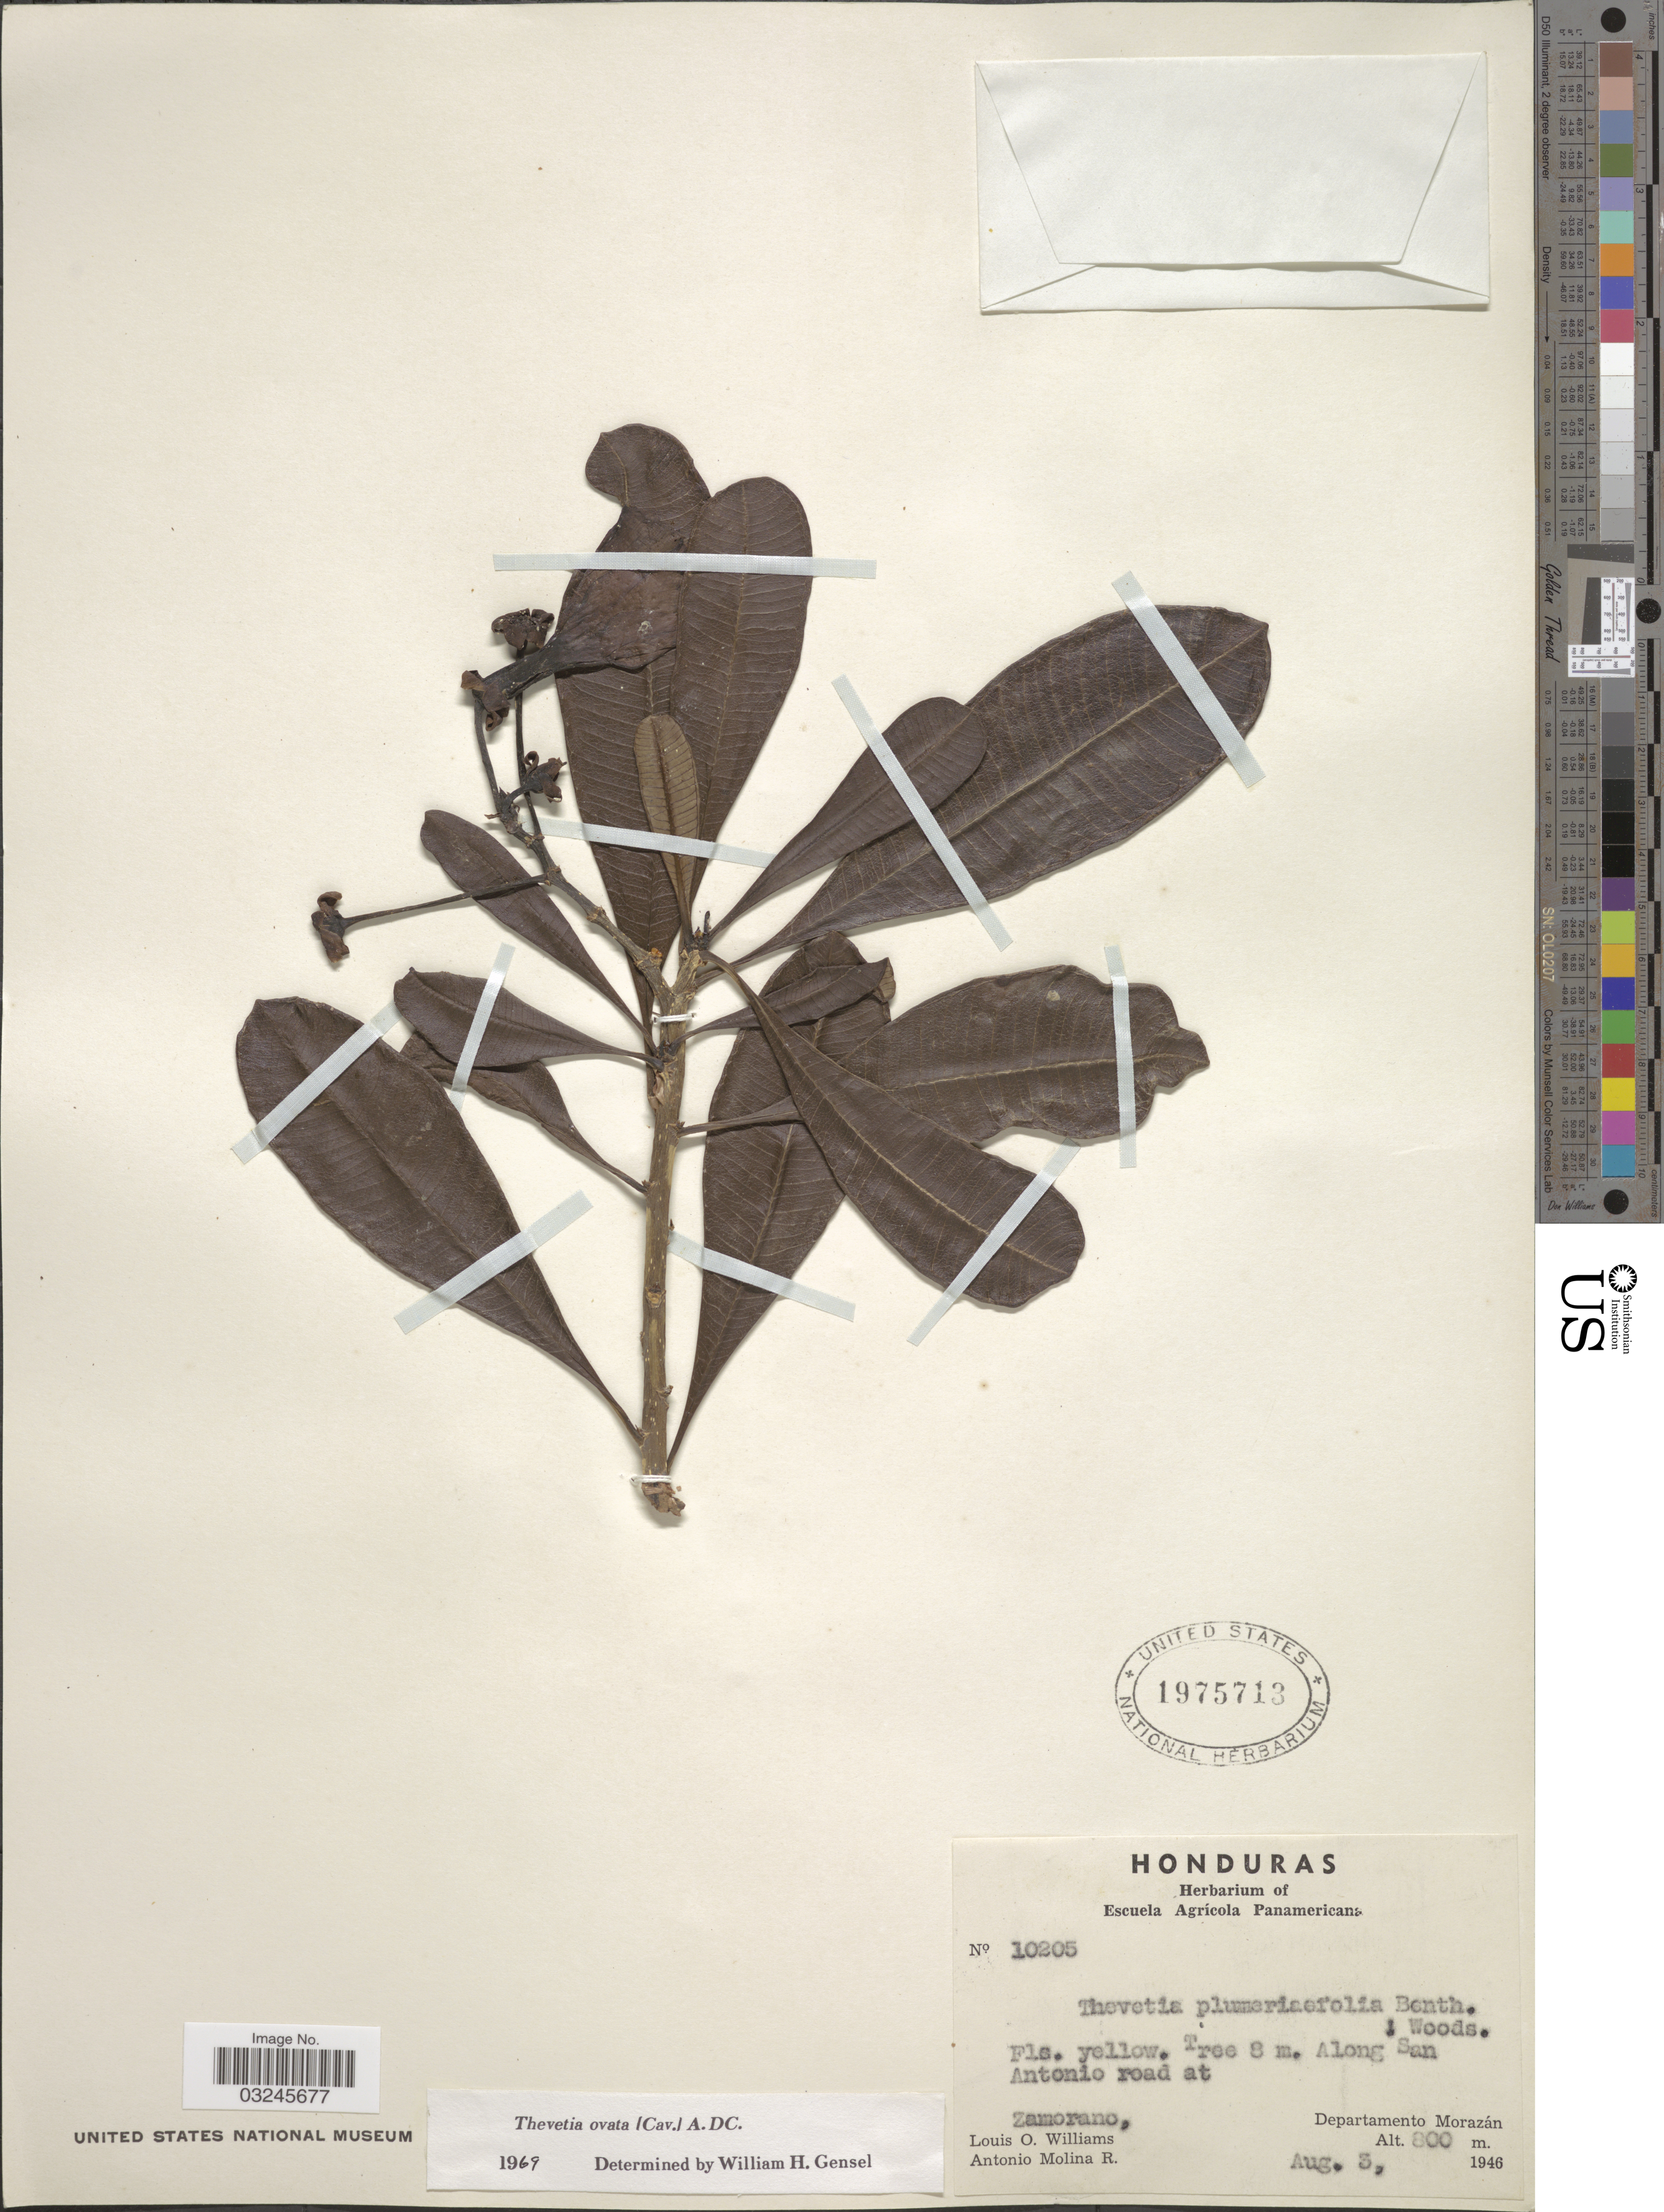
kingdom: Plantae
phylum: Tracheophyta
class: Magnoliopsida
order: Gentianales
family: Apocynaceae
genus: Thevetia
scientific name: Thevetia ovata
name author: (Cav.) A. DC.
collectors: L. O. Williams & A. Molina R.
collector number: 10205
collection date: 1946-08-03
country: Honduras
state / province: Fco. Morazán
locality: Along San Antonio road at Zamorano, Departamento Morazán.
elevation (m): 800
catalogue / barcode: US 1975713